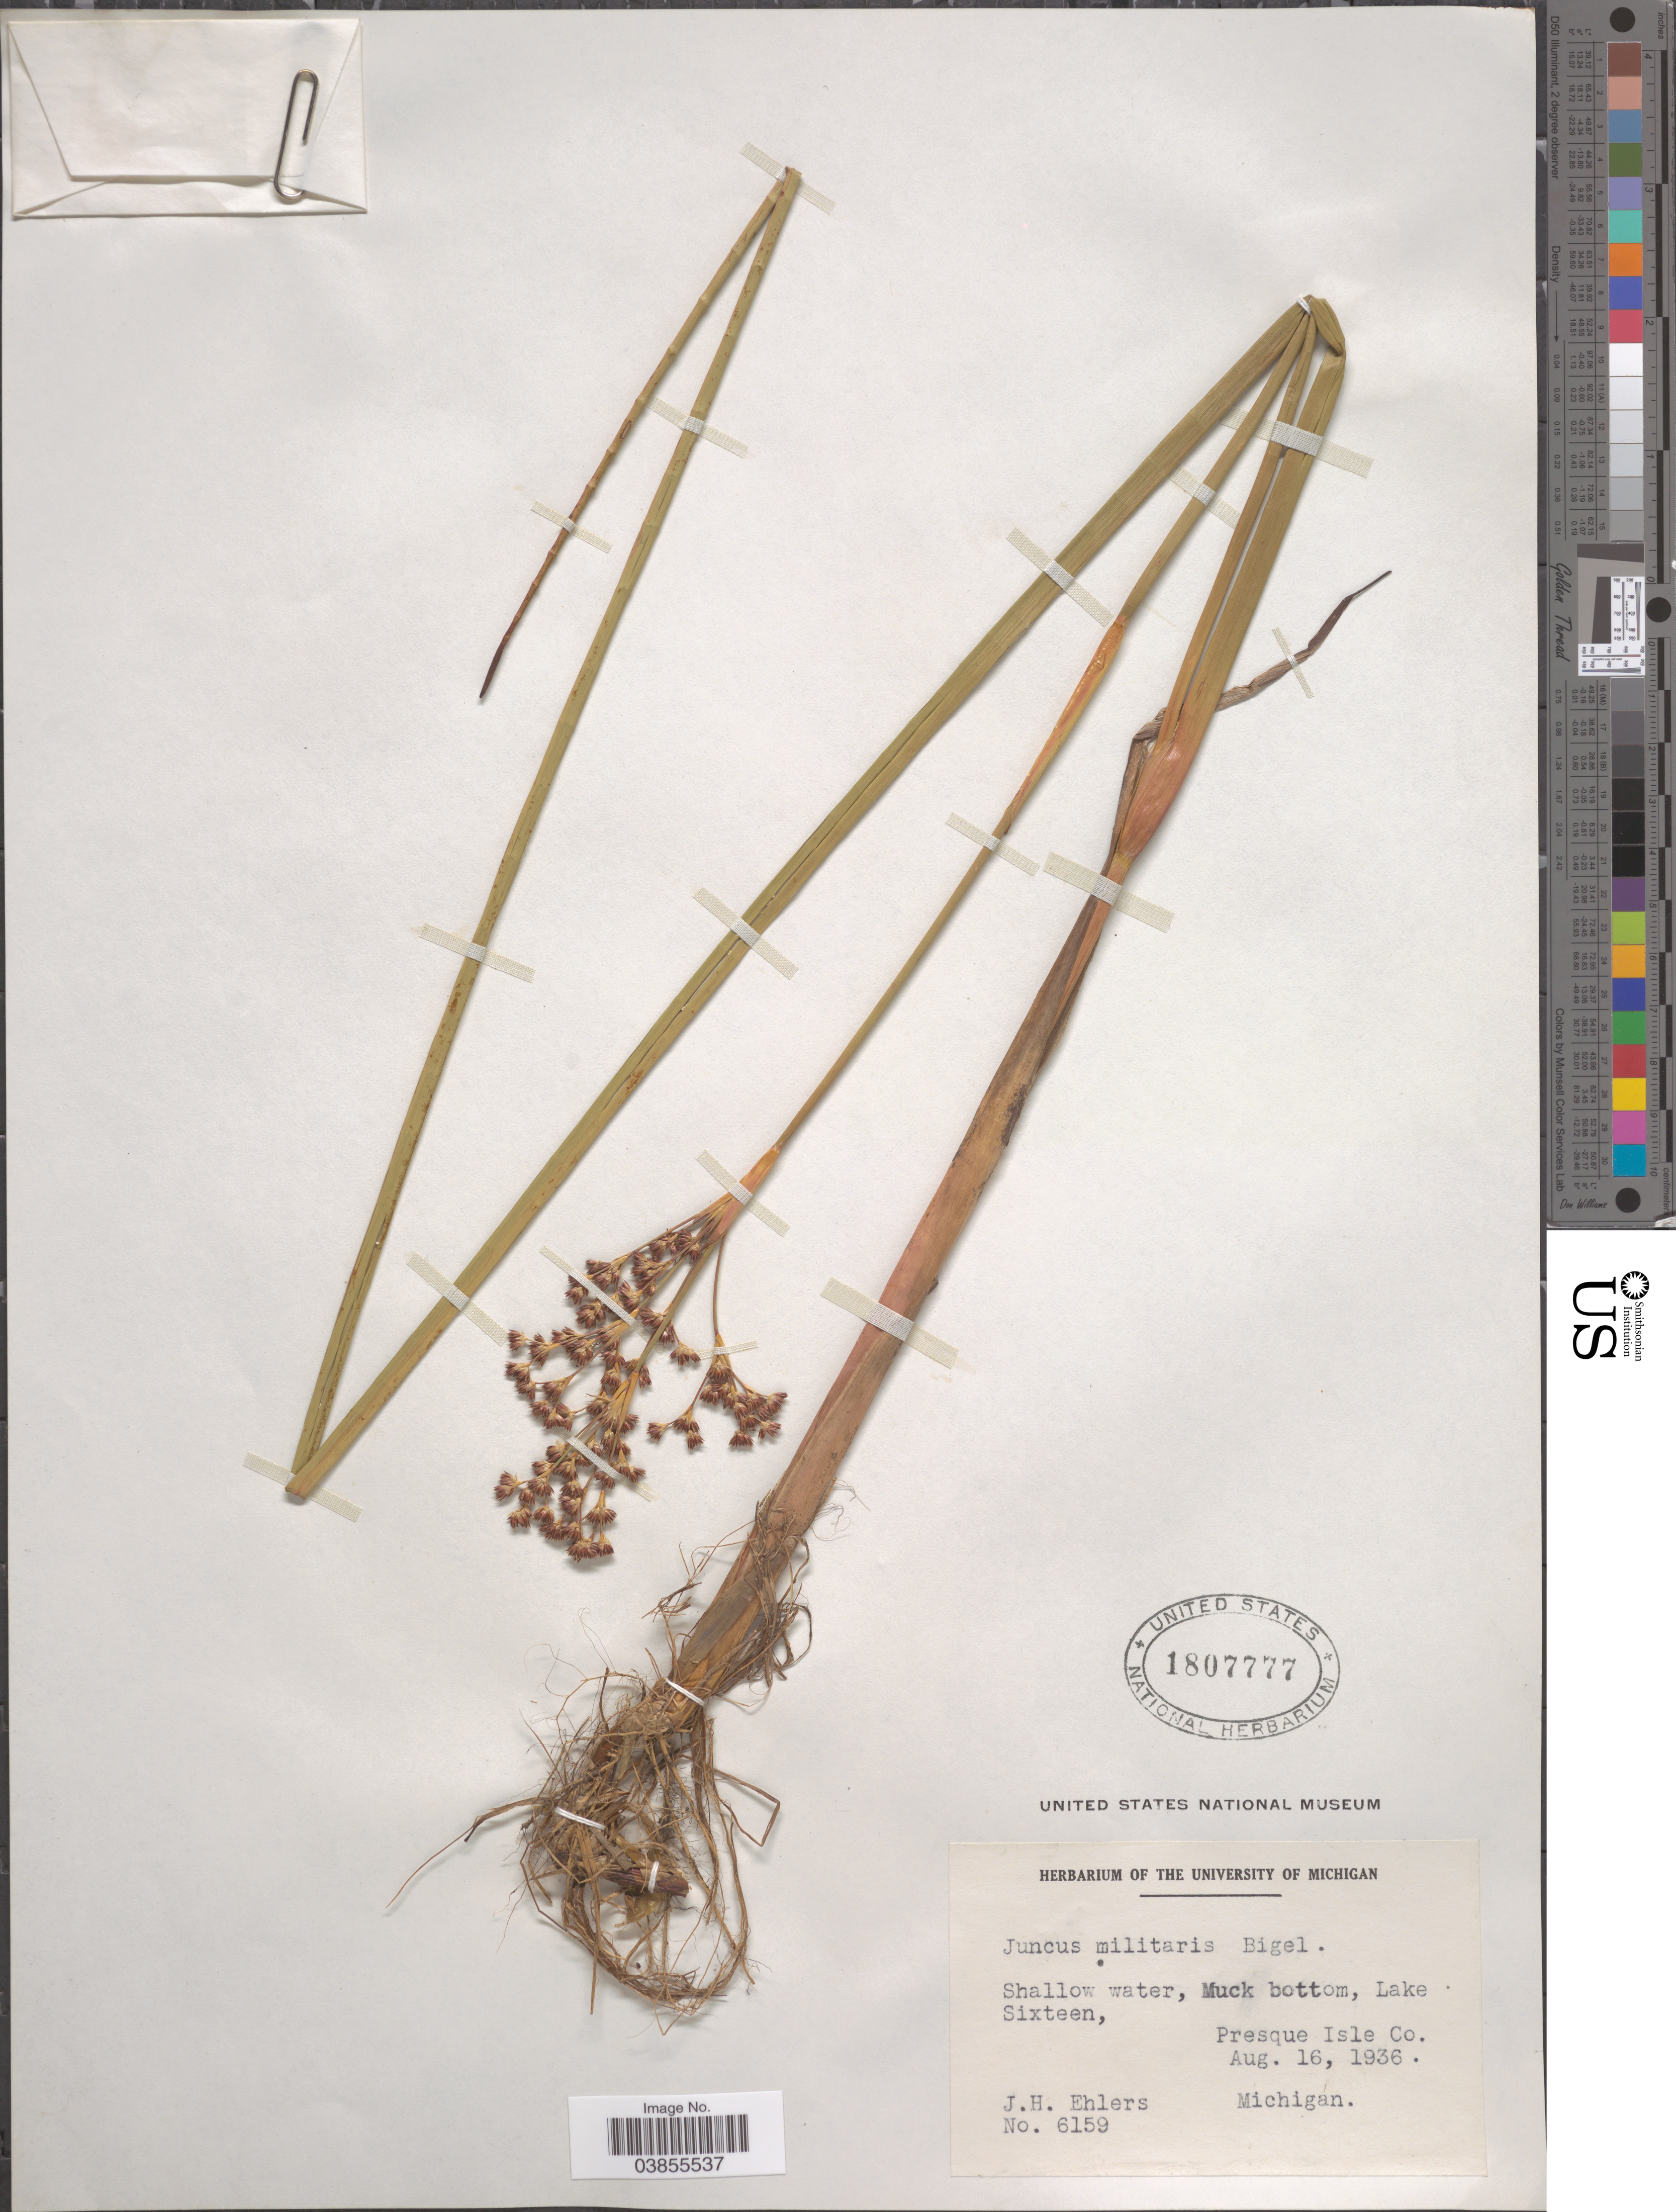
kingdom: Plantae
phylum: Tracheophyta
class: Liliopsida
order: Poales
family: Juncaceae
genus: Juncus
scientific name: Juncus militaris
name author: Bigelow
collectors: J. H. Ehlers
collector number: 6159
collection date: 1936-08-16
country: United States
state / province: Michigan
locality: Muck bottom, Lake Sixteen, Presque Isle Co.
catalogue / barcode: US 1807777